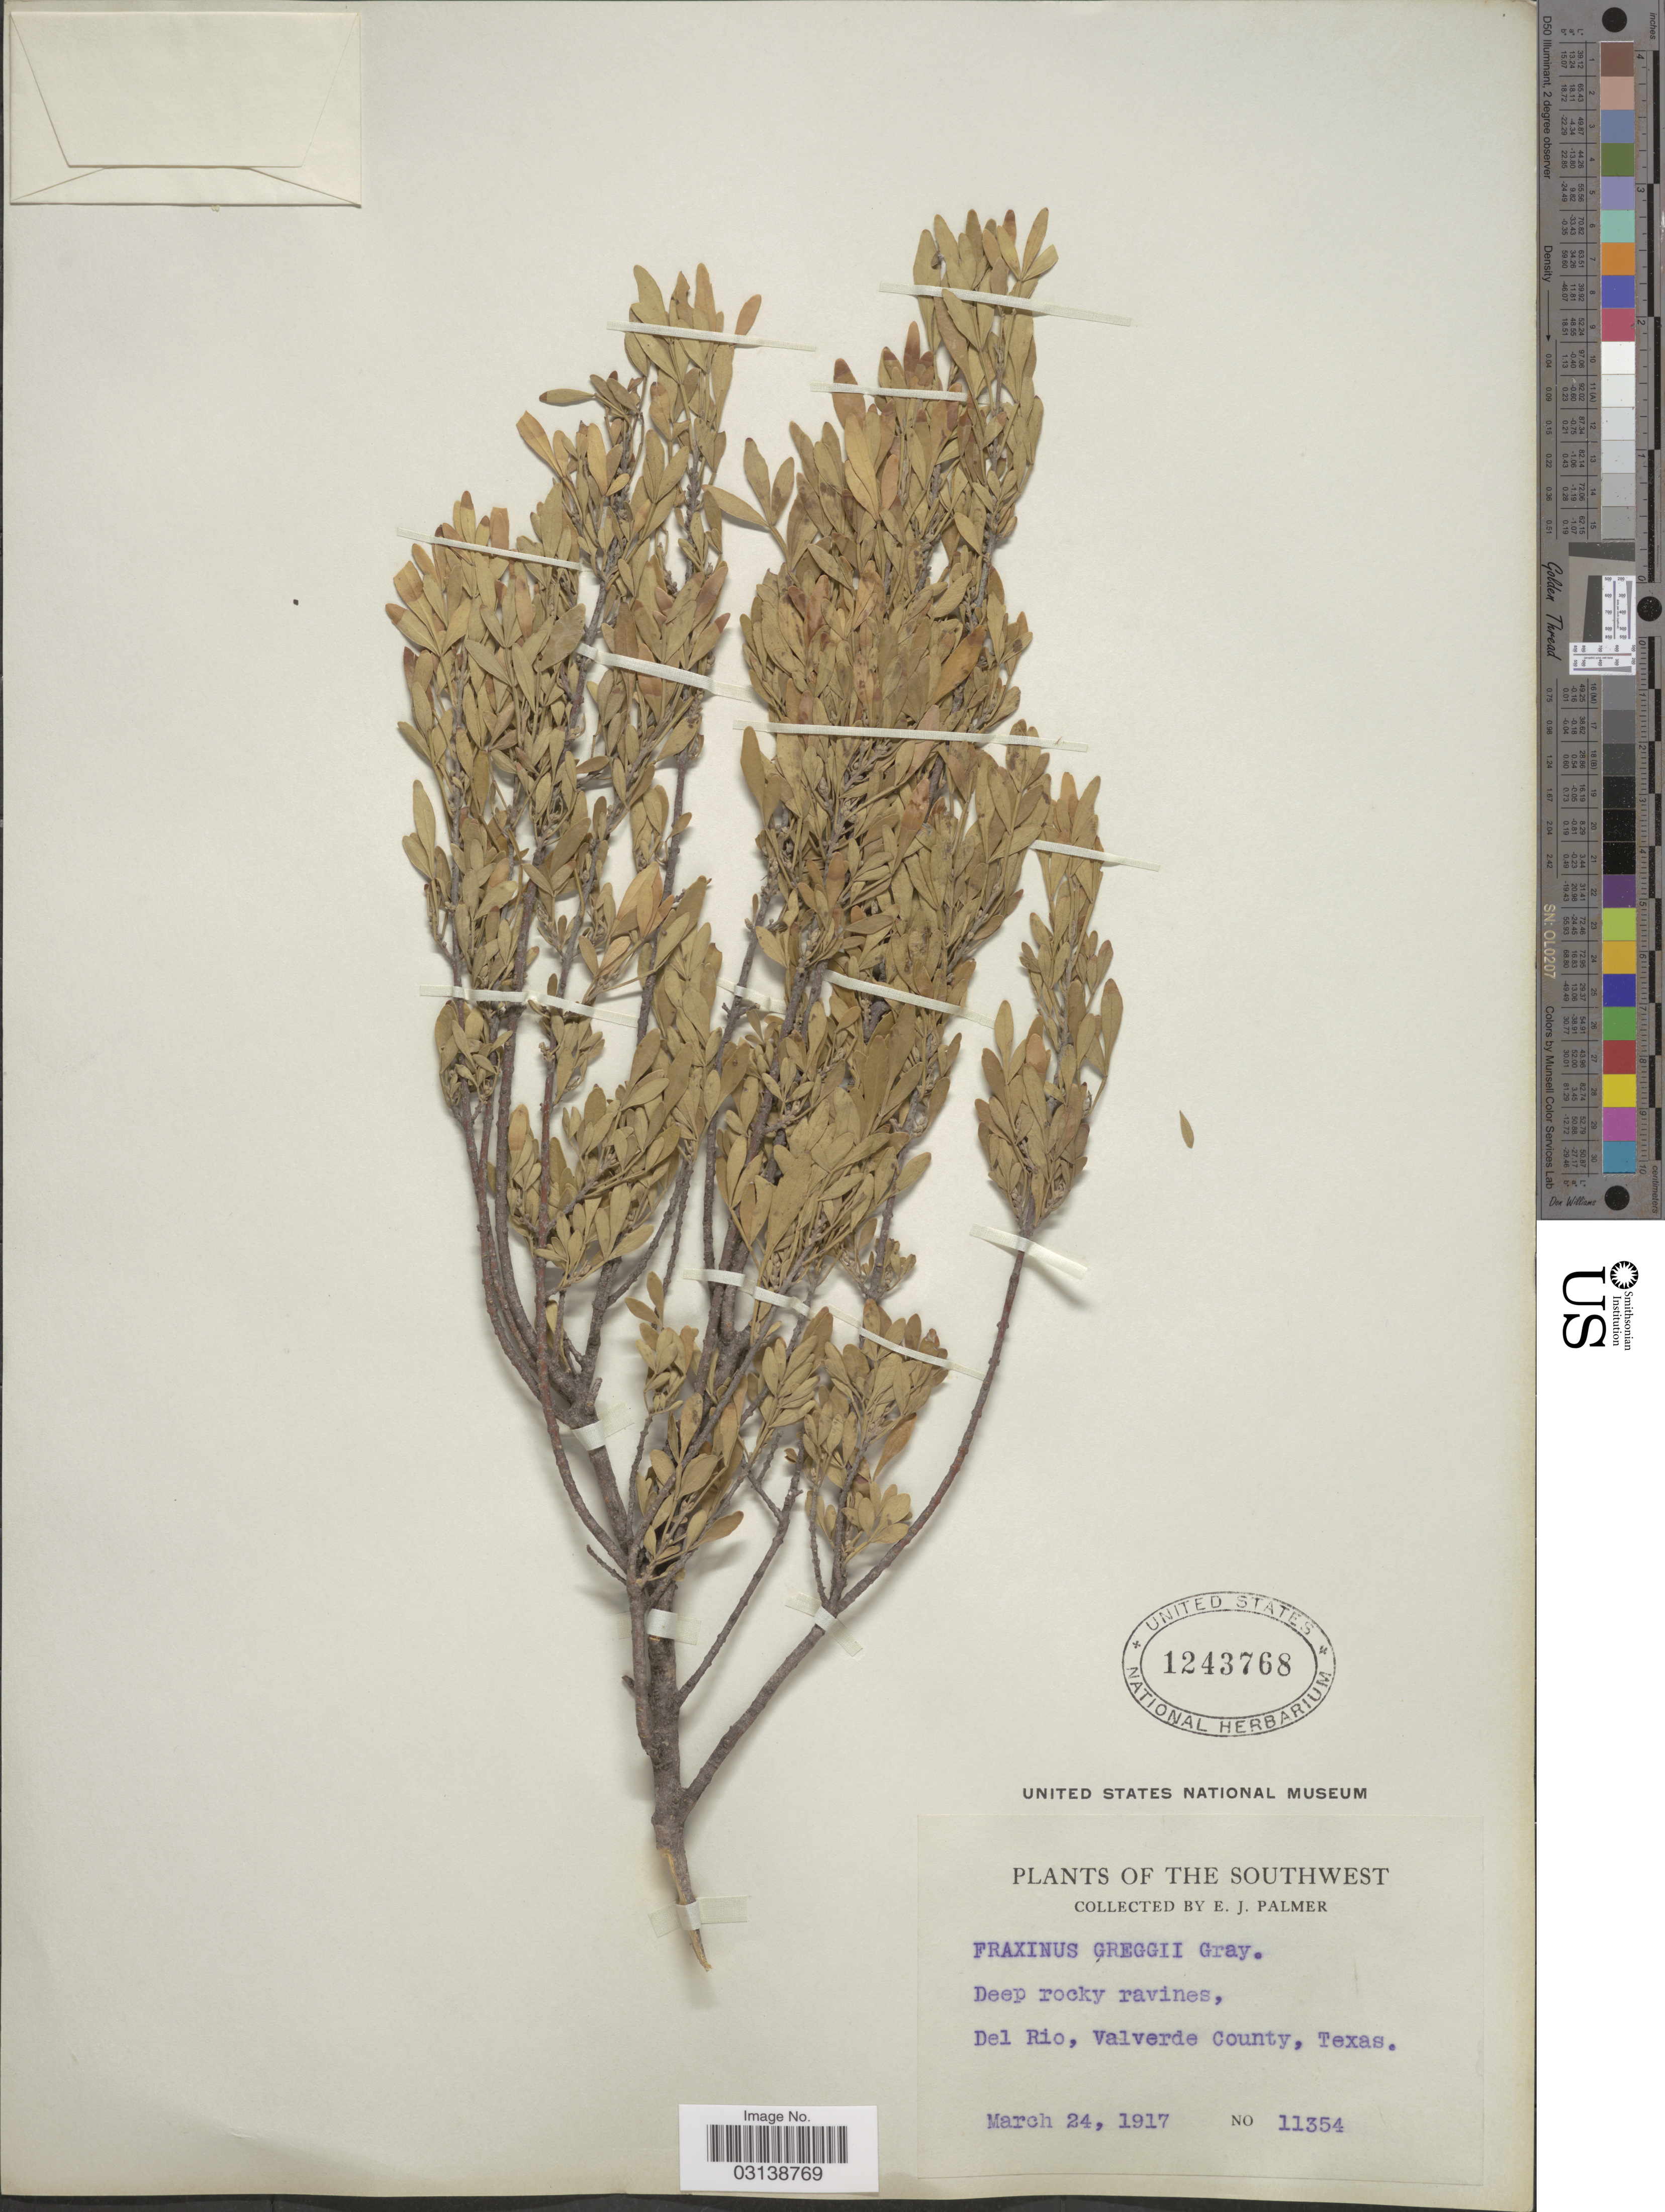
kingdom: Plantae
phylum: Tracheophyta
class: Magnoliopsida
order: Lamiales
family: Oleaceae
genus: Fraxinus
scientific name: Fraxinus greggii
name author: A. Gray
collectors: E. J. Palmer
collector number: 11354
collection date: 1917-03-24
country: United States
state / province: Texas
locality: The Southwest. Del Rio, Valverde County.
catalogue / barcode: US 1243768